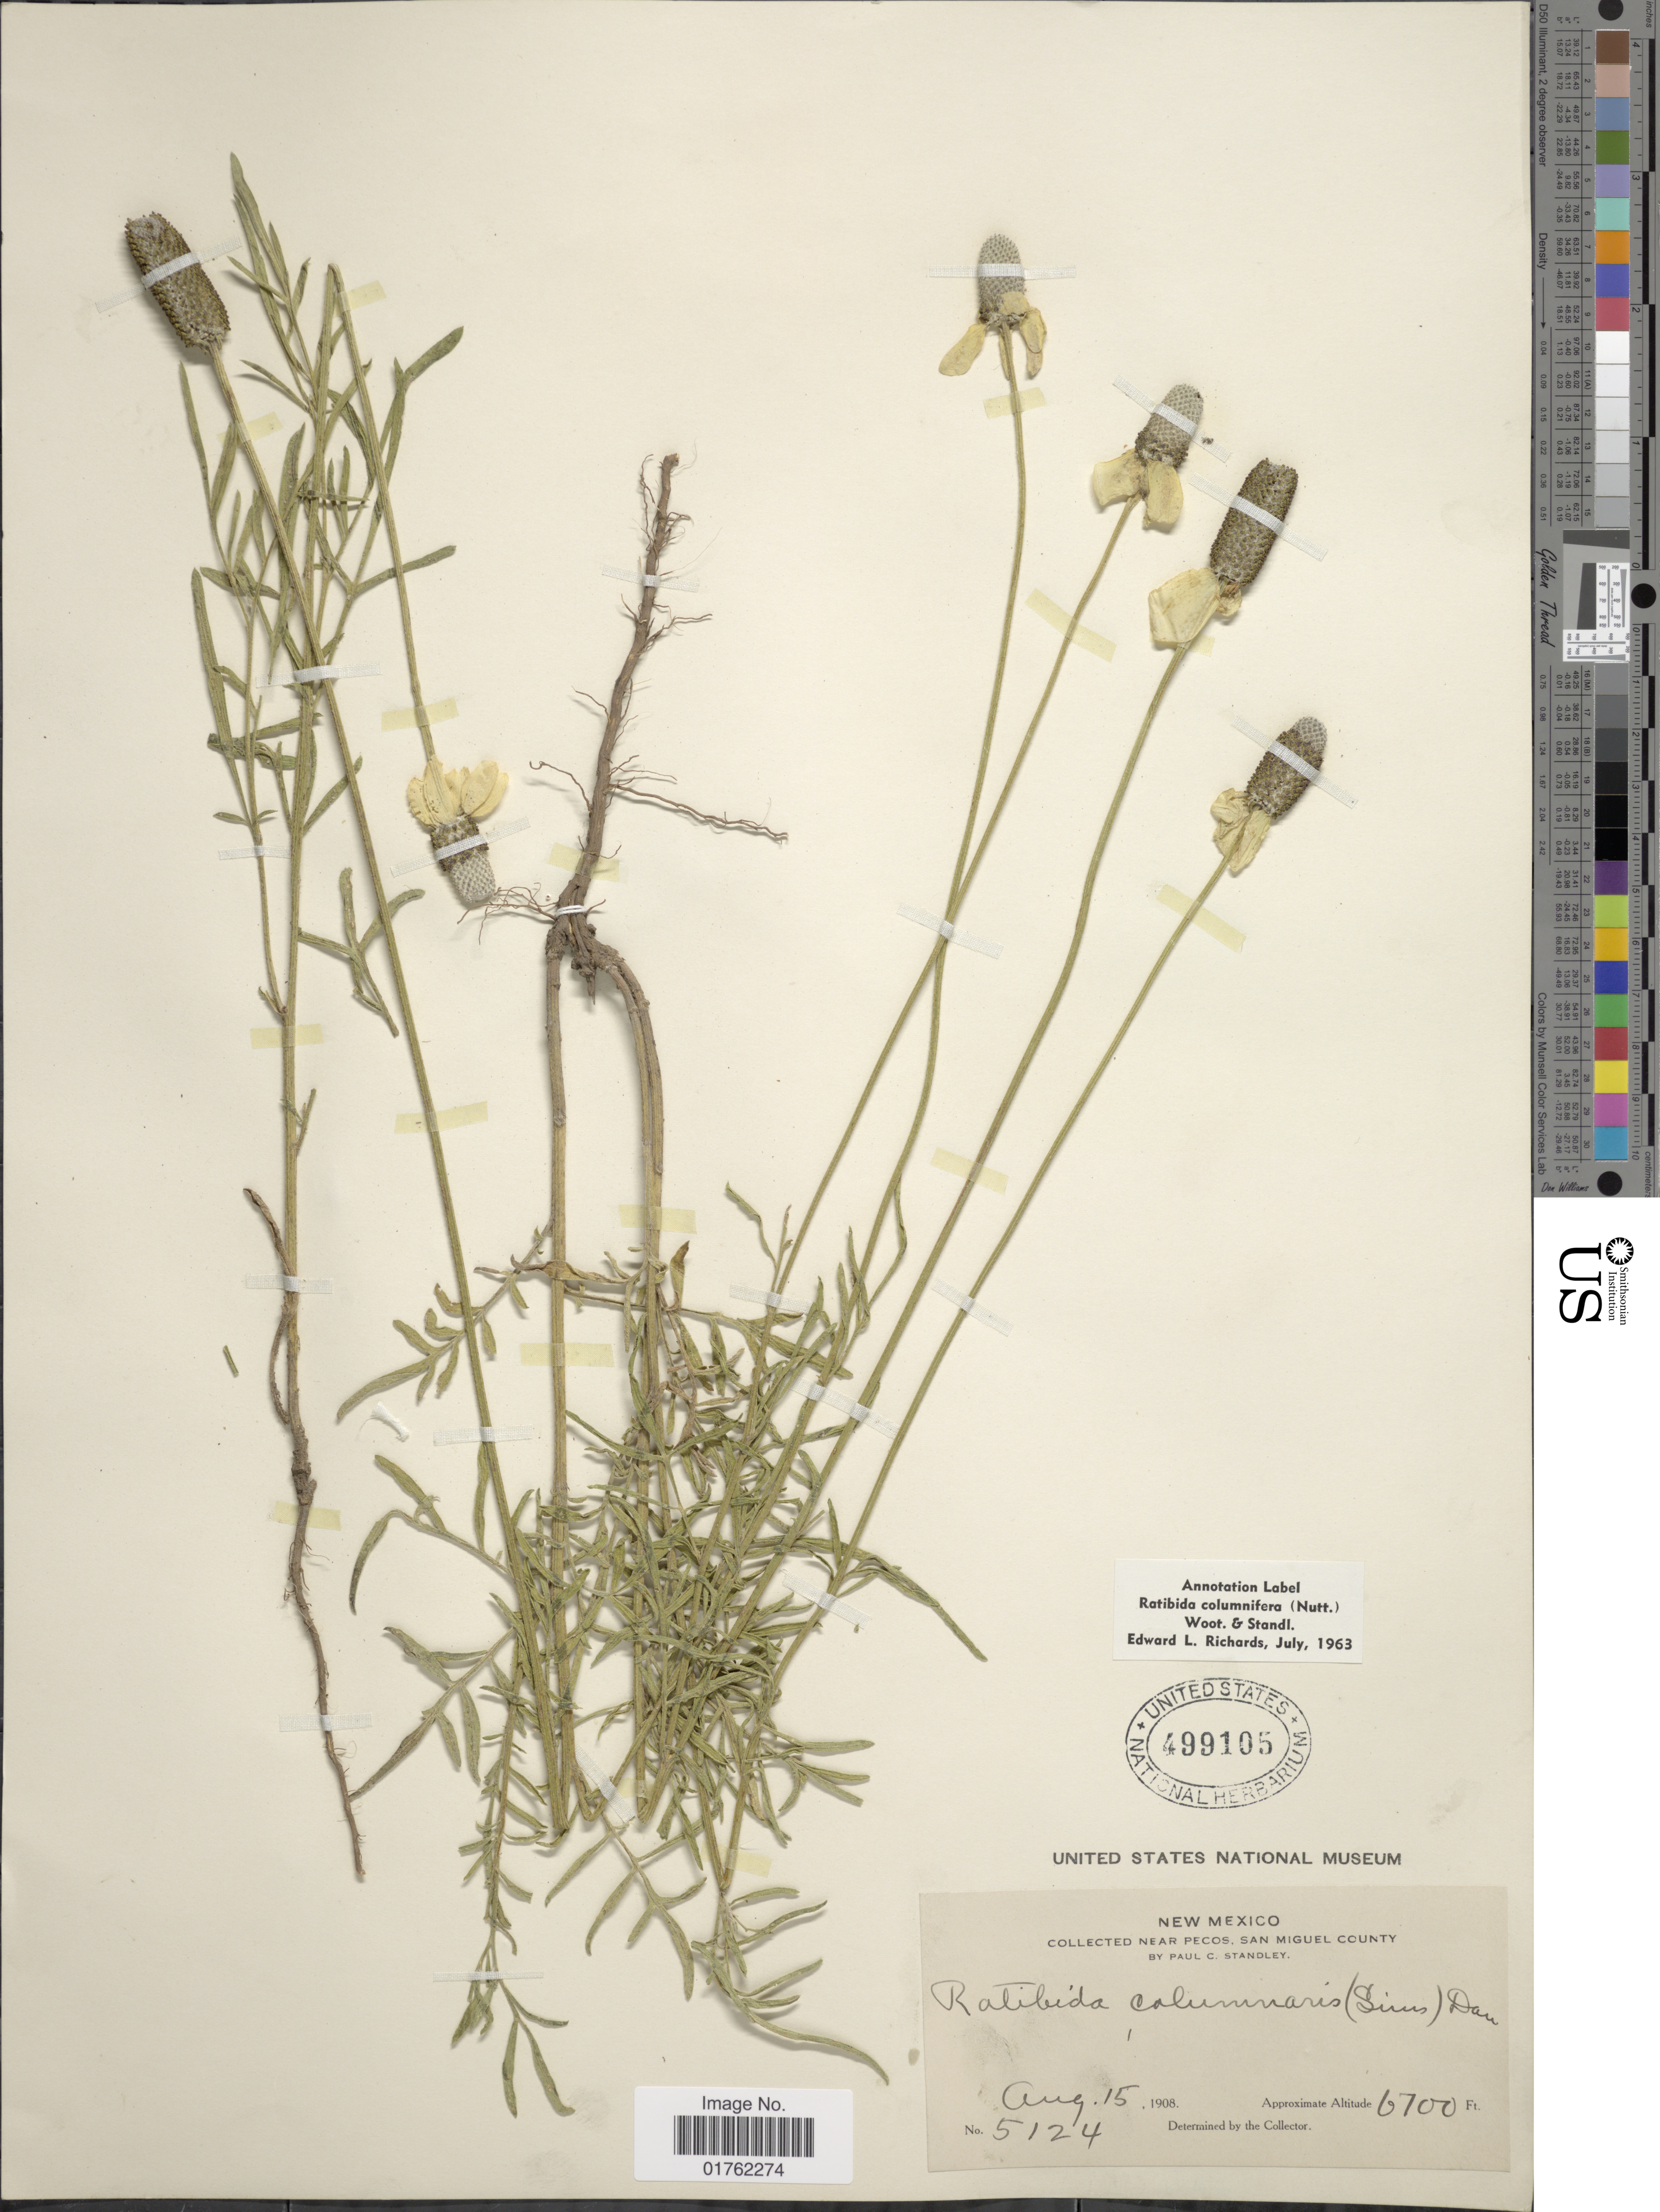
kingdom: Plantae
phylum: Tracheophyta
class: Magnoliopsida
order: Asterales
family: Asteraceae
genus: Ratibida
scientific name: Ratibida columnaris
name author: (Pursh) D. Don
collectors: P. C. Standley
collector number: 5124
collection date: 1908-08-15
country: United States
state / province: New Mexico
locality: Near Pecos, San Miguel County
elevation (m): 2042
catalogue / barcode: US 499105